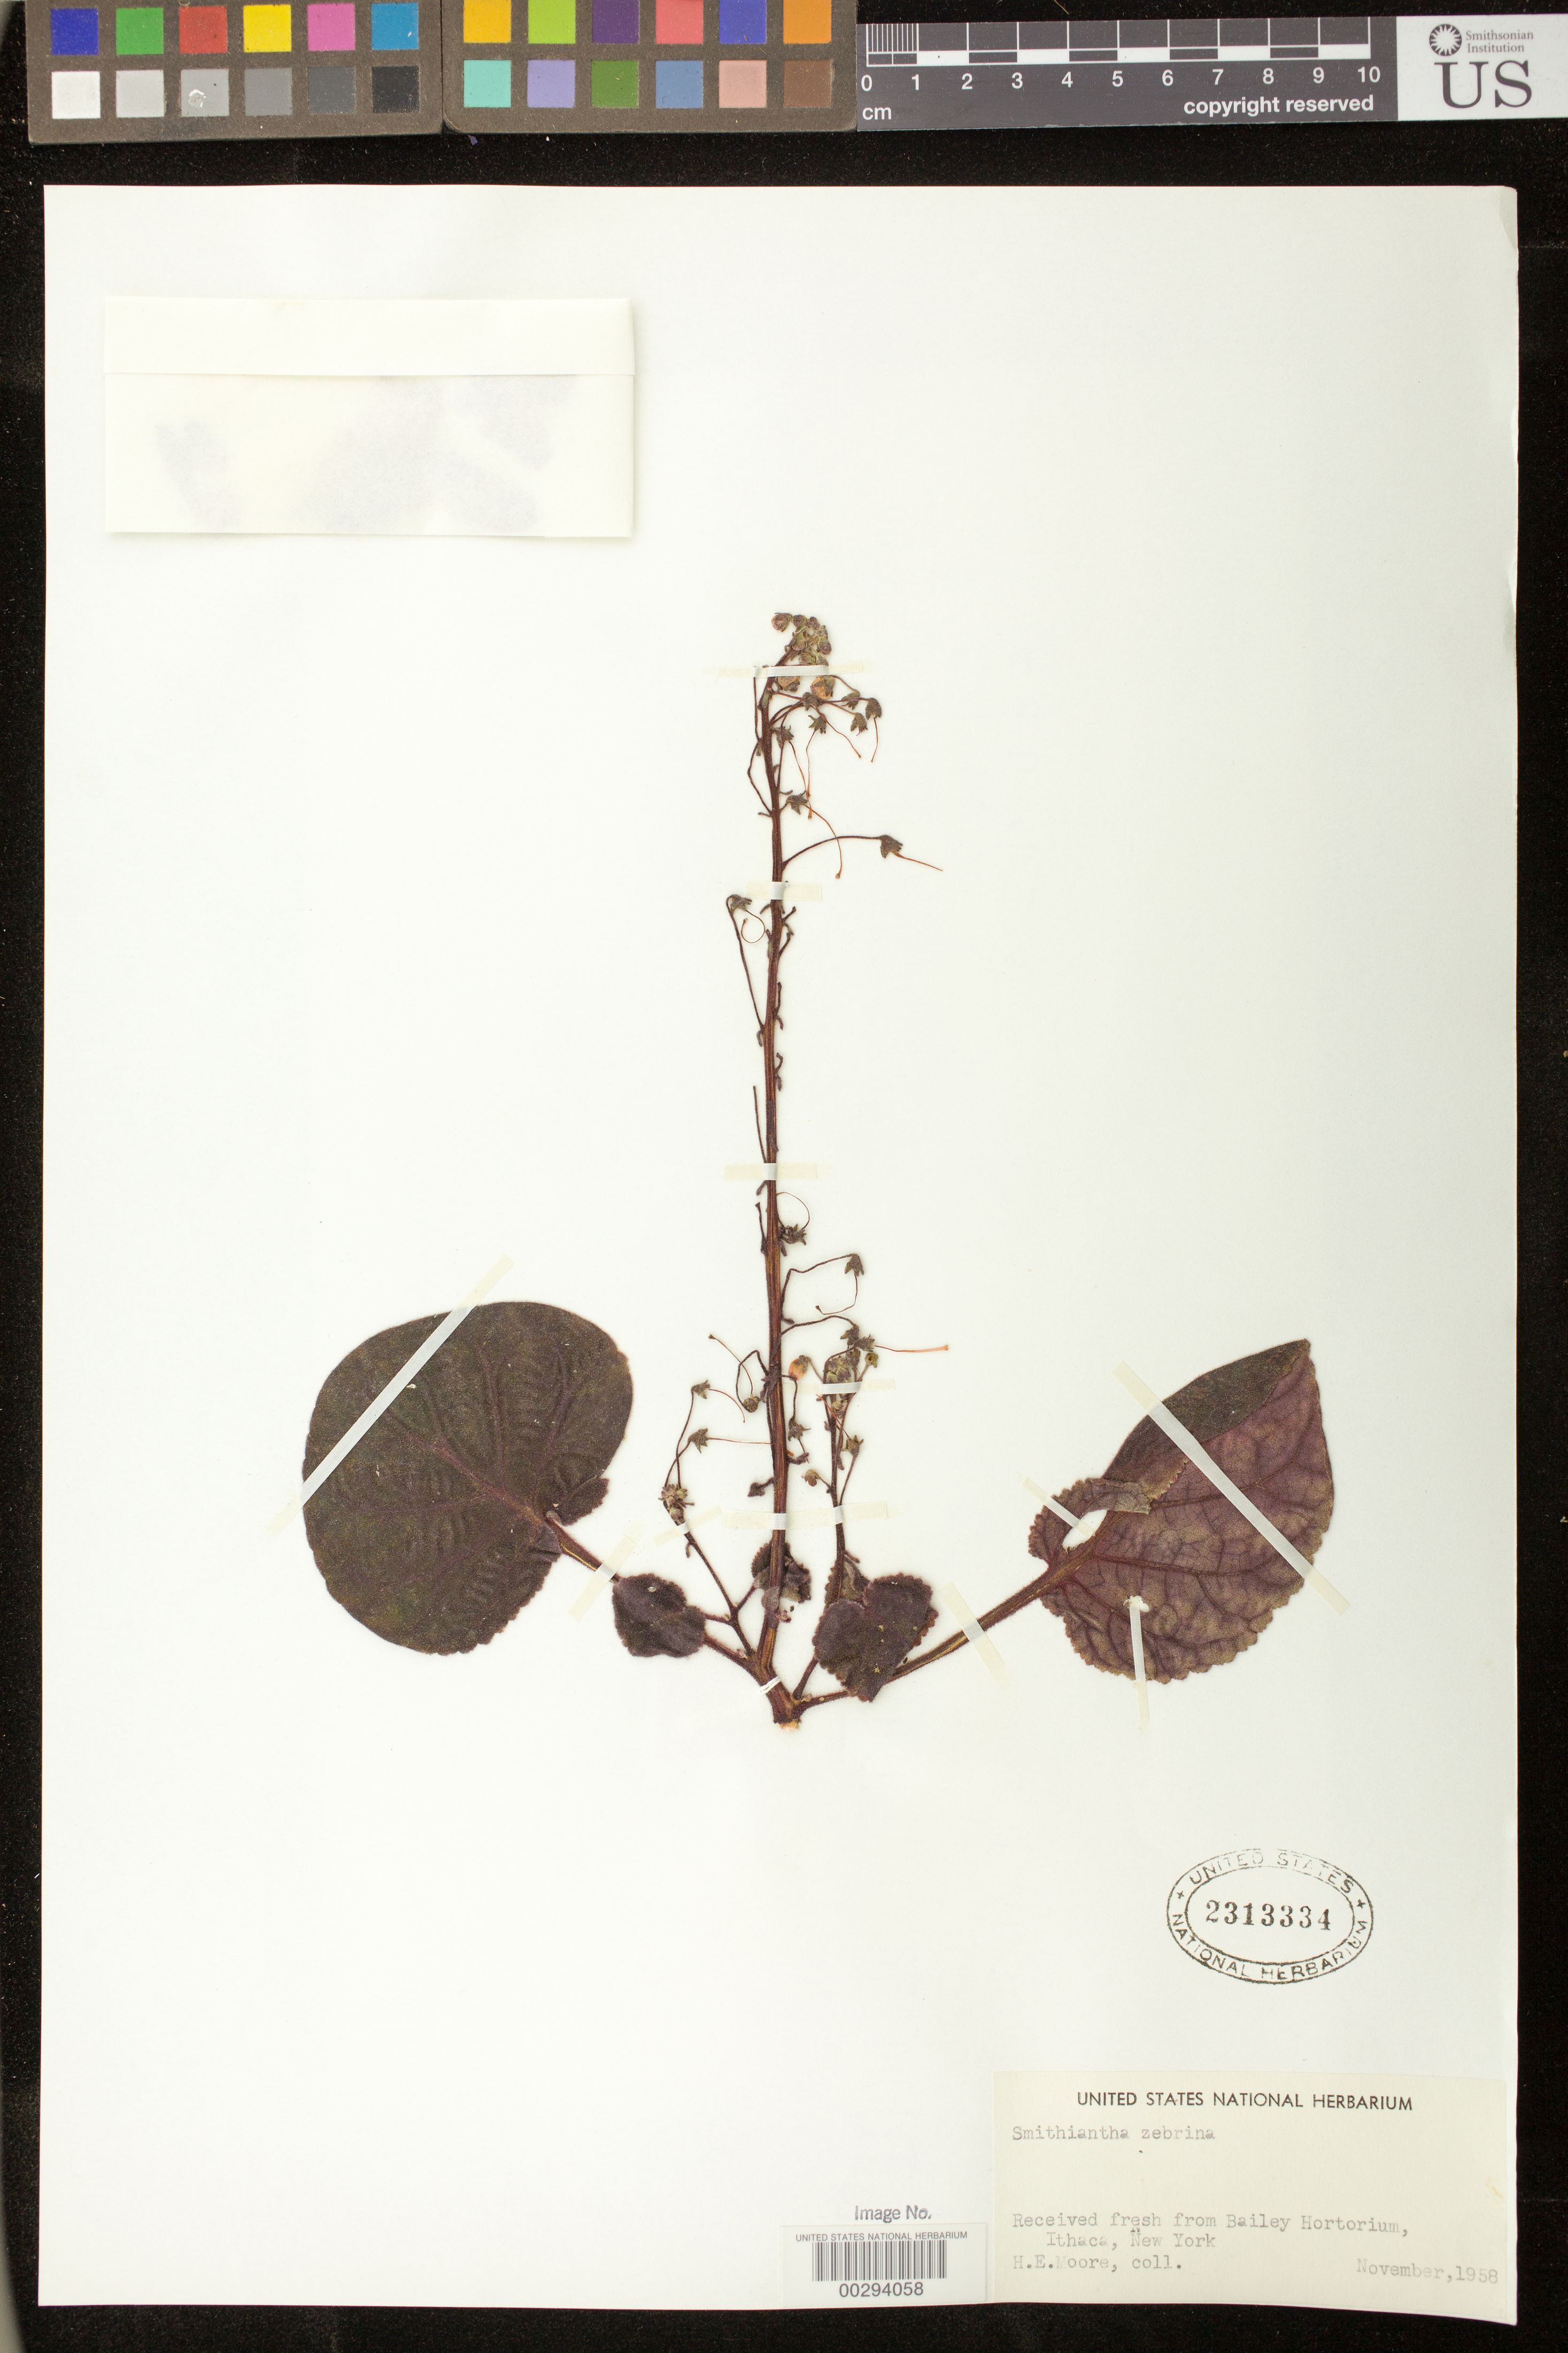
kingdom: Plantae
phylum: Tracheophyta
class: Magnoliopsida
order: Lamiales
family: Gesneriaceae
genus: Smithiantha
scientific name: Smithiantha zebrina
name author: (Paxton) Kuntze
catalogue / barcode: US 2313334